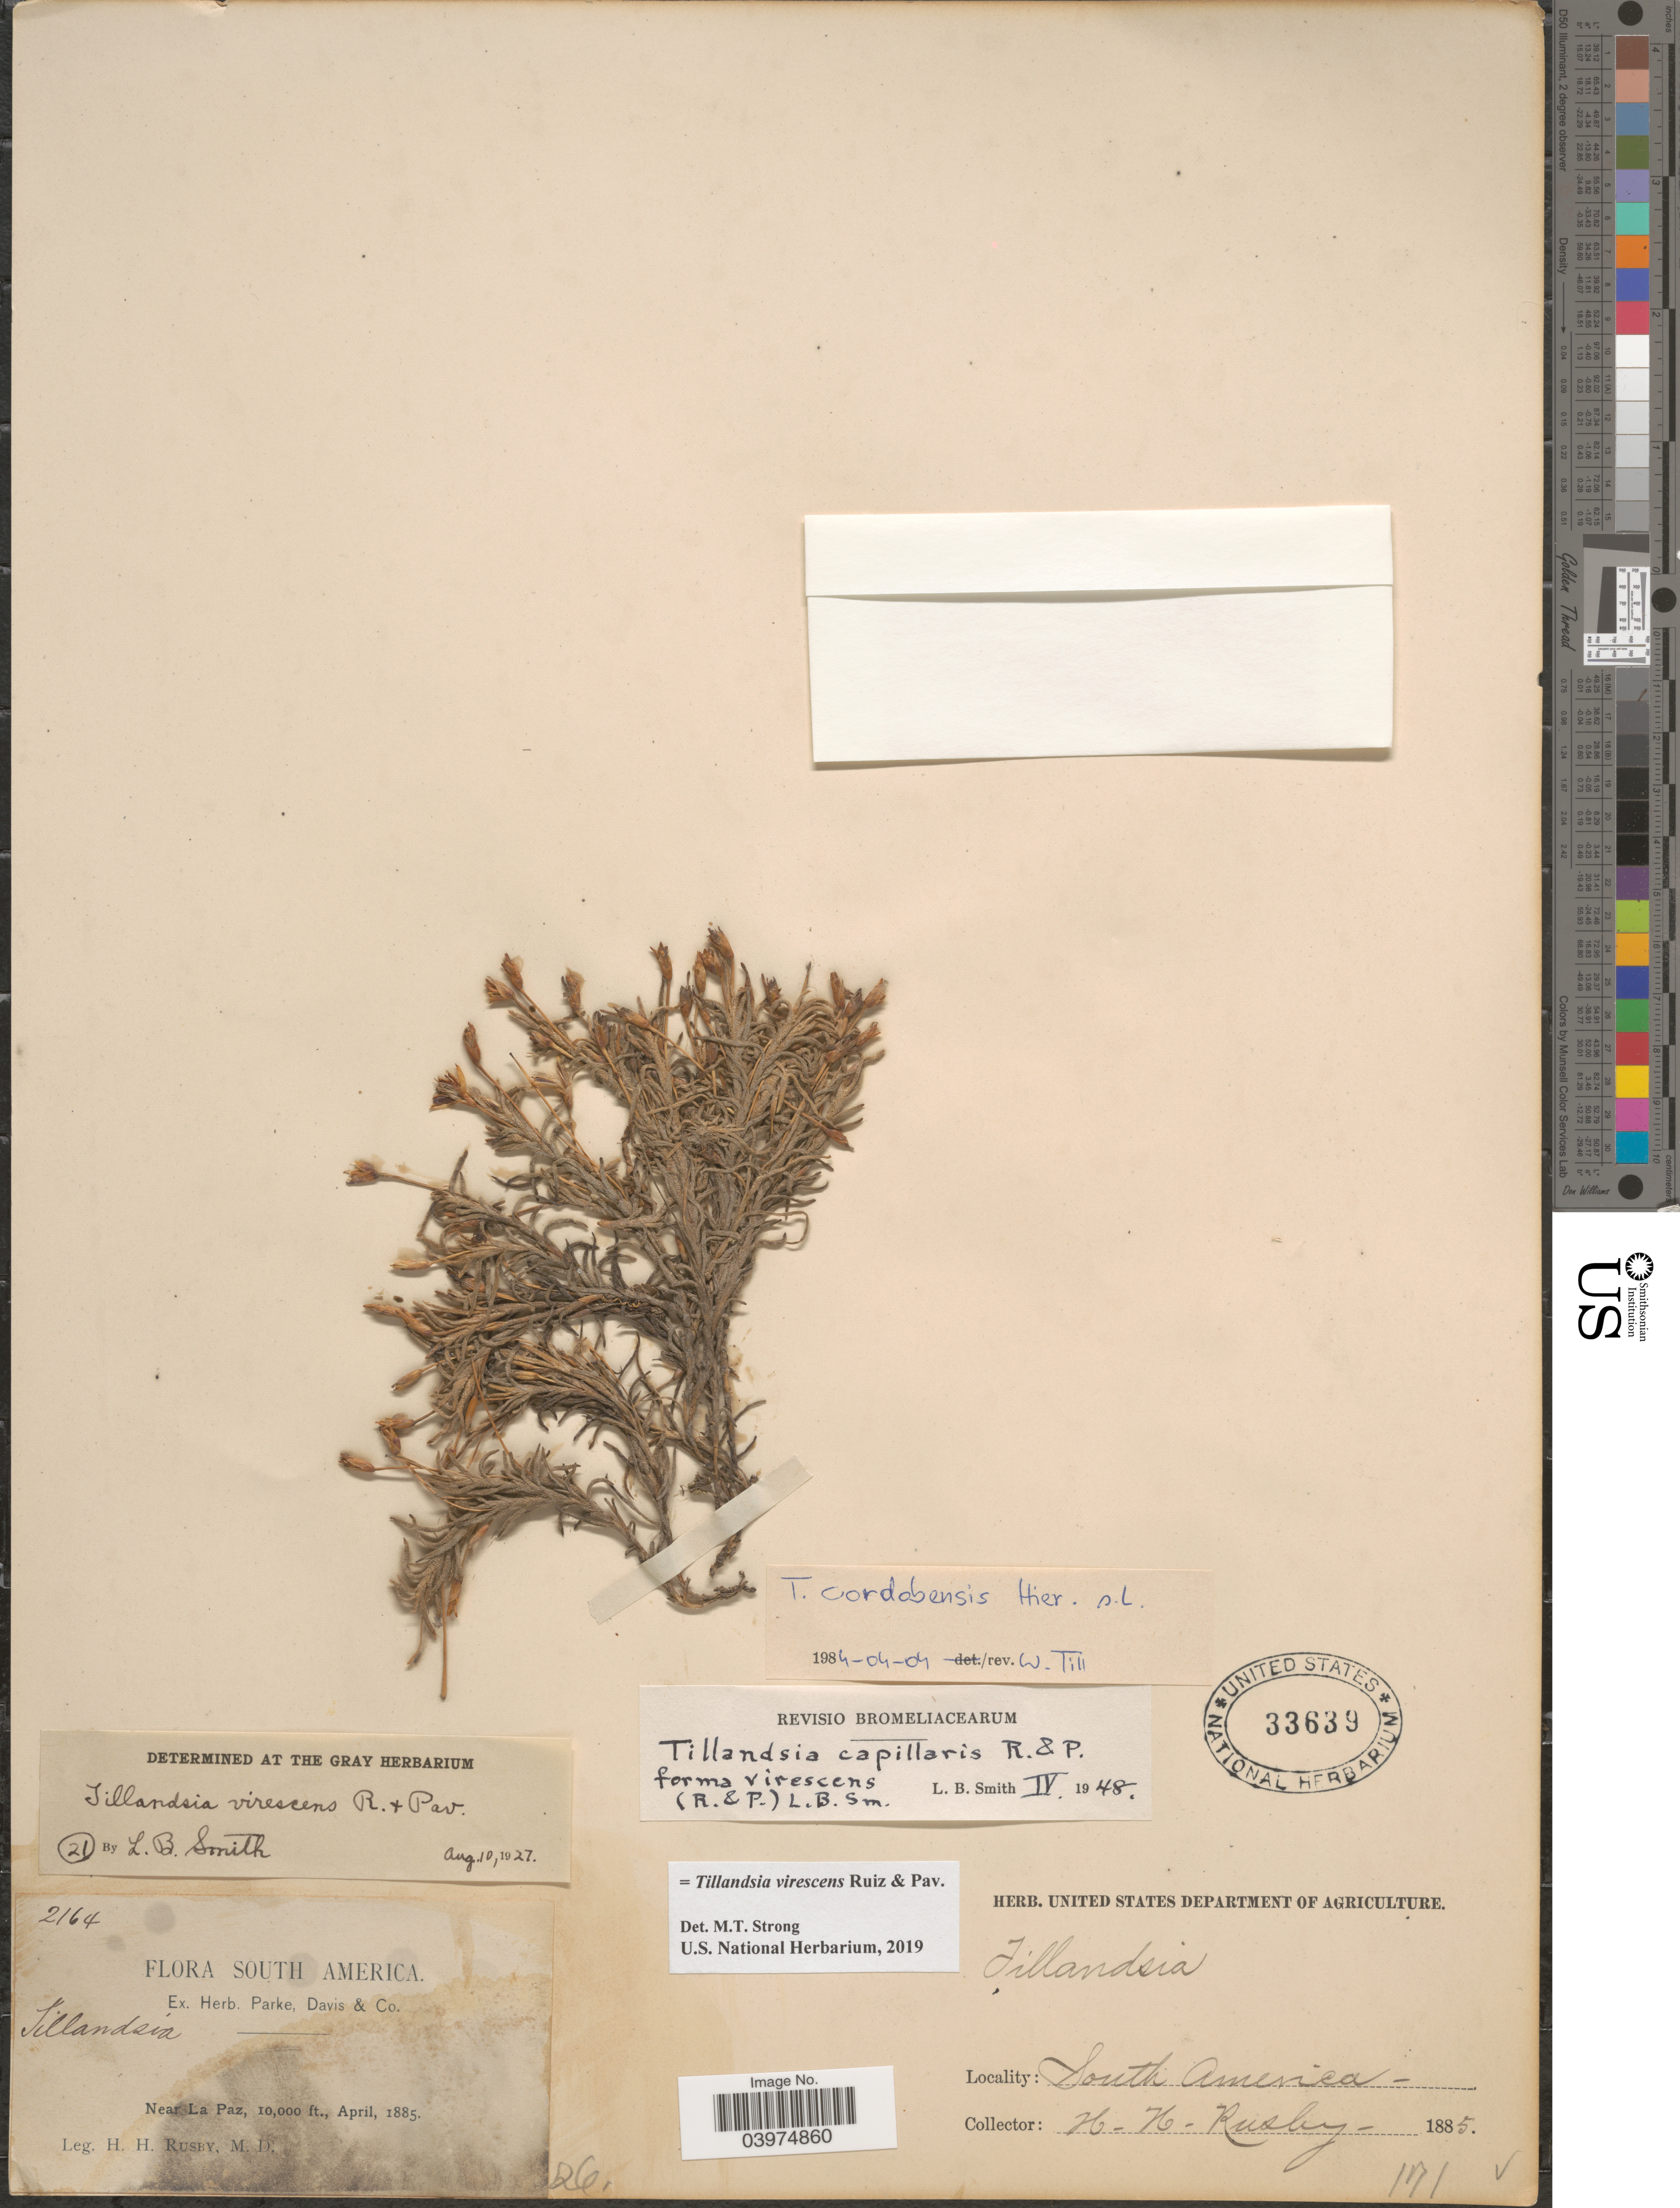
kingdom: Plantae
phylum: Tracheophyta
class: Liliopsida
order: Poales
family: Bromeliaceae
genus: Tillandsia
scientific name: Tillandsia virescens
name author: Ruiz & Pav.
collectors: H. H. Rusby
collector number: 2164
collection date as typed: April, 1885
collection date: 1885-04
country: Bolivia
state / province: La Paz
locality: Near La Paz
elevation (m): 3048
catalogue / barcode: US 33639